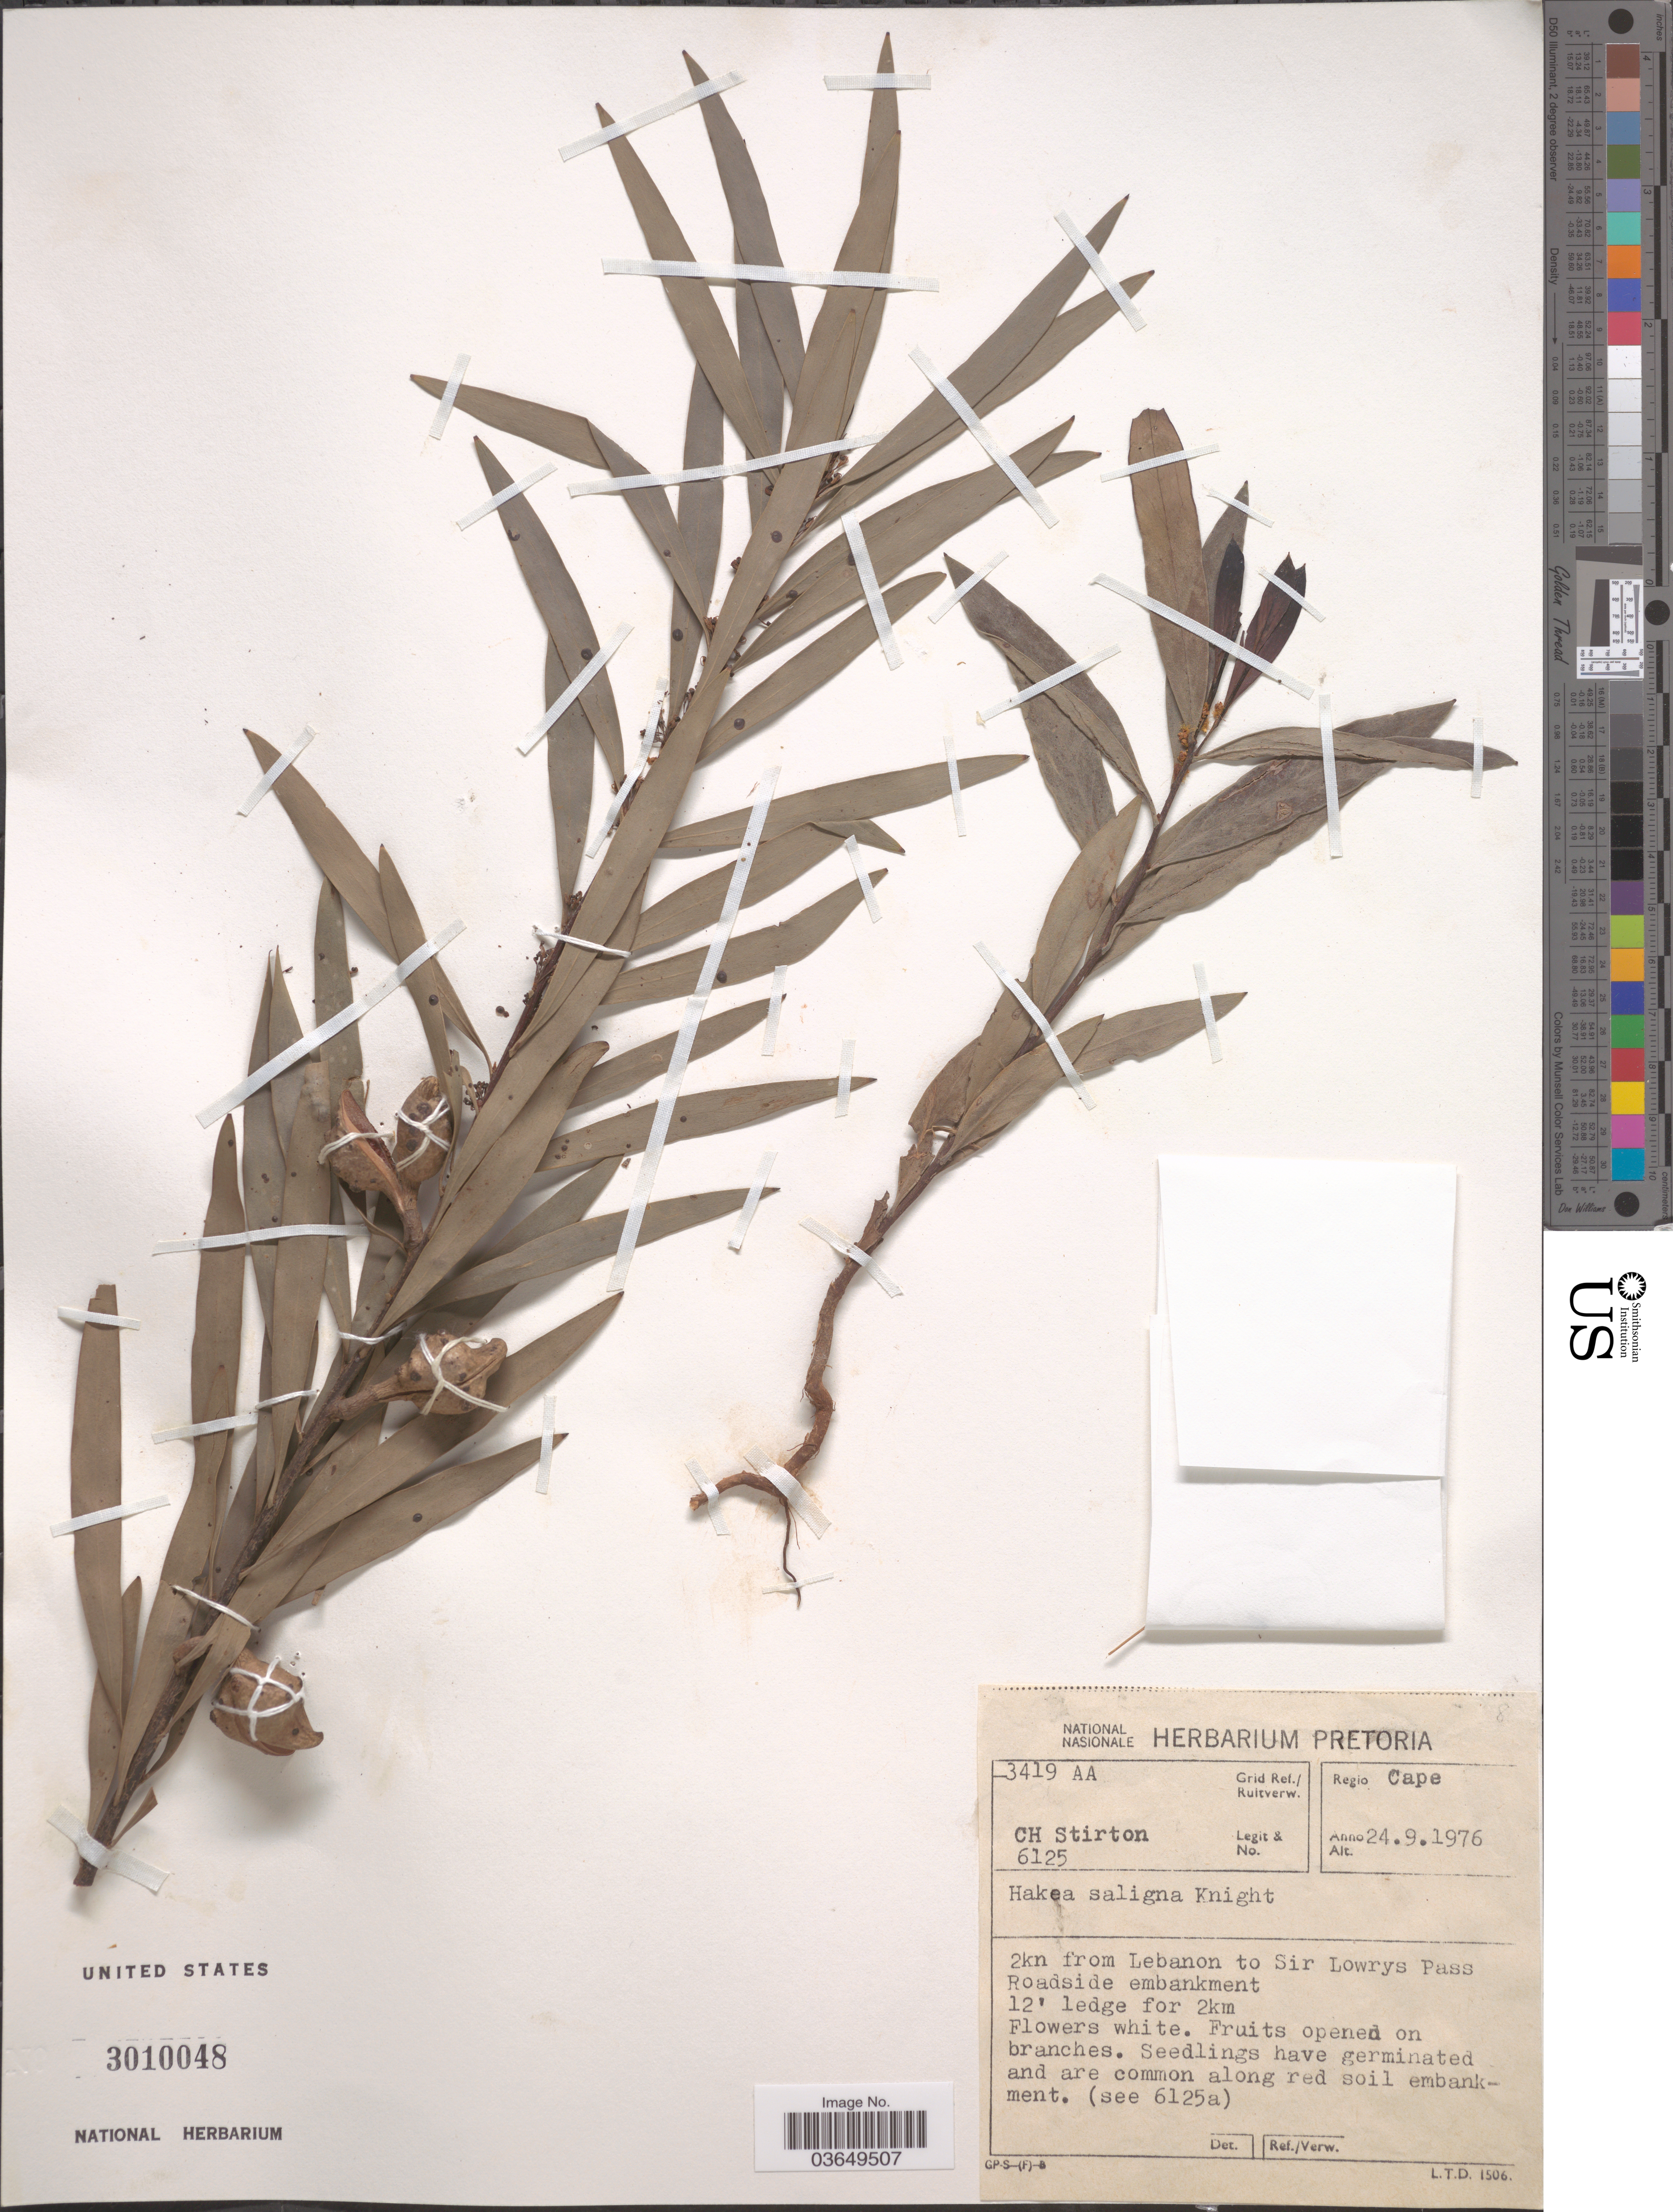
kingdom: Plantae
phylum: Tracheophyta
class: Magnoliopsida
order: Proteales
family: Proteaceae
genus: Hakea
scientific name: Hakea saligna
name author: (Andrews) Knight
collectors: C. H. Stirton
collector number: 6125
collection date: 1976-09-24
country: South Africa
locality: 3419 AA Grid Ref./ Ruitverw. Regio Cape. 2kn from Lebanon to Sir Lowrys Pass. Roadside embankment.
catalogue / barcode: US 3010048